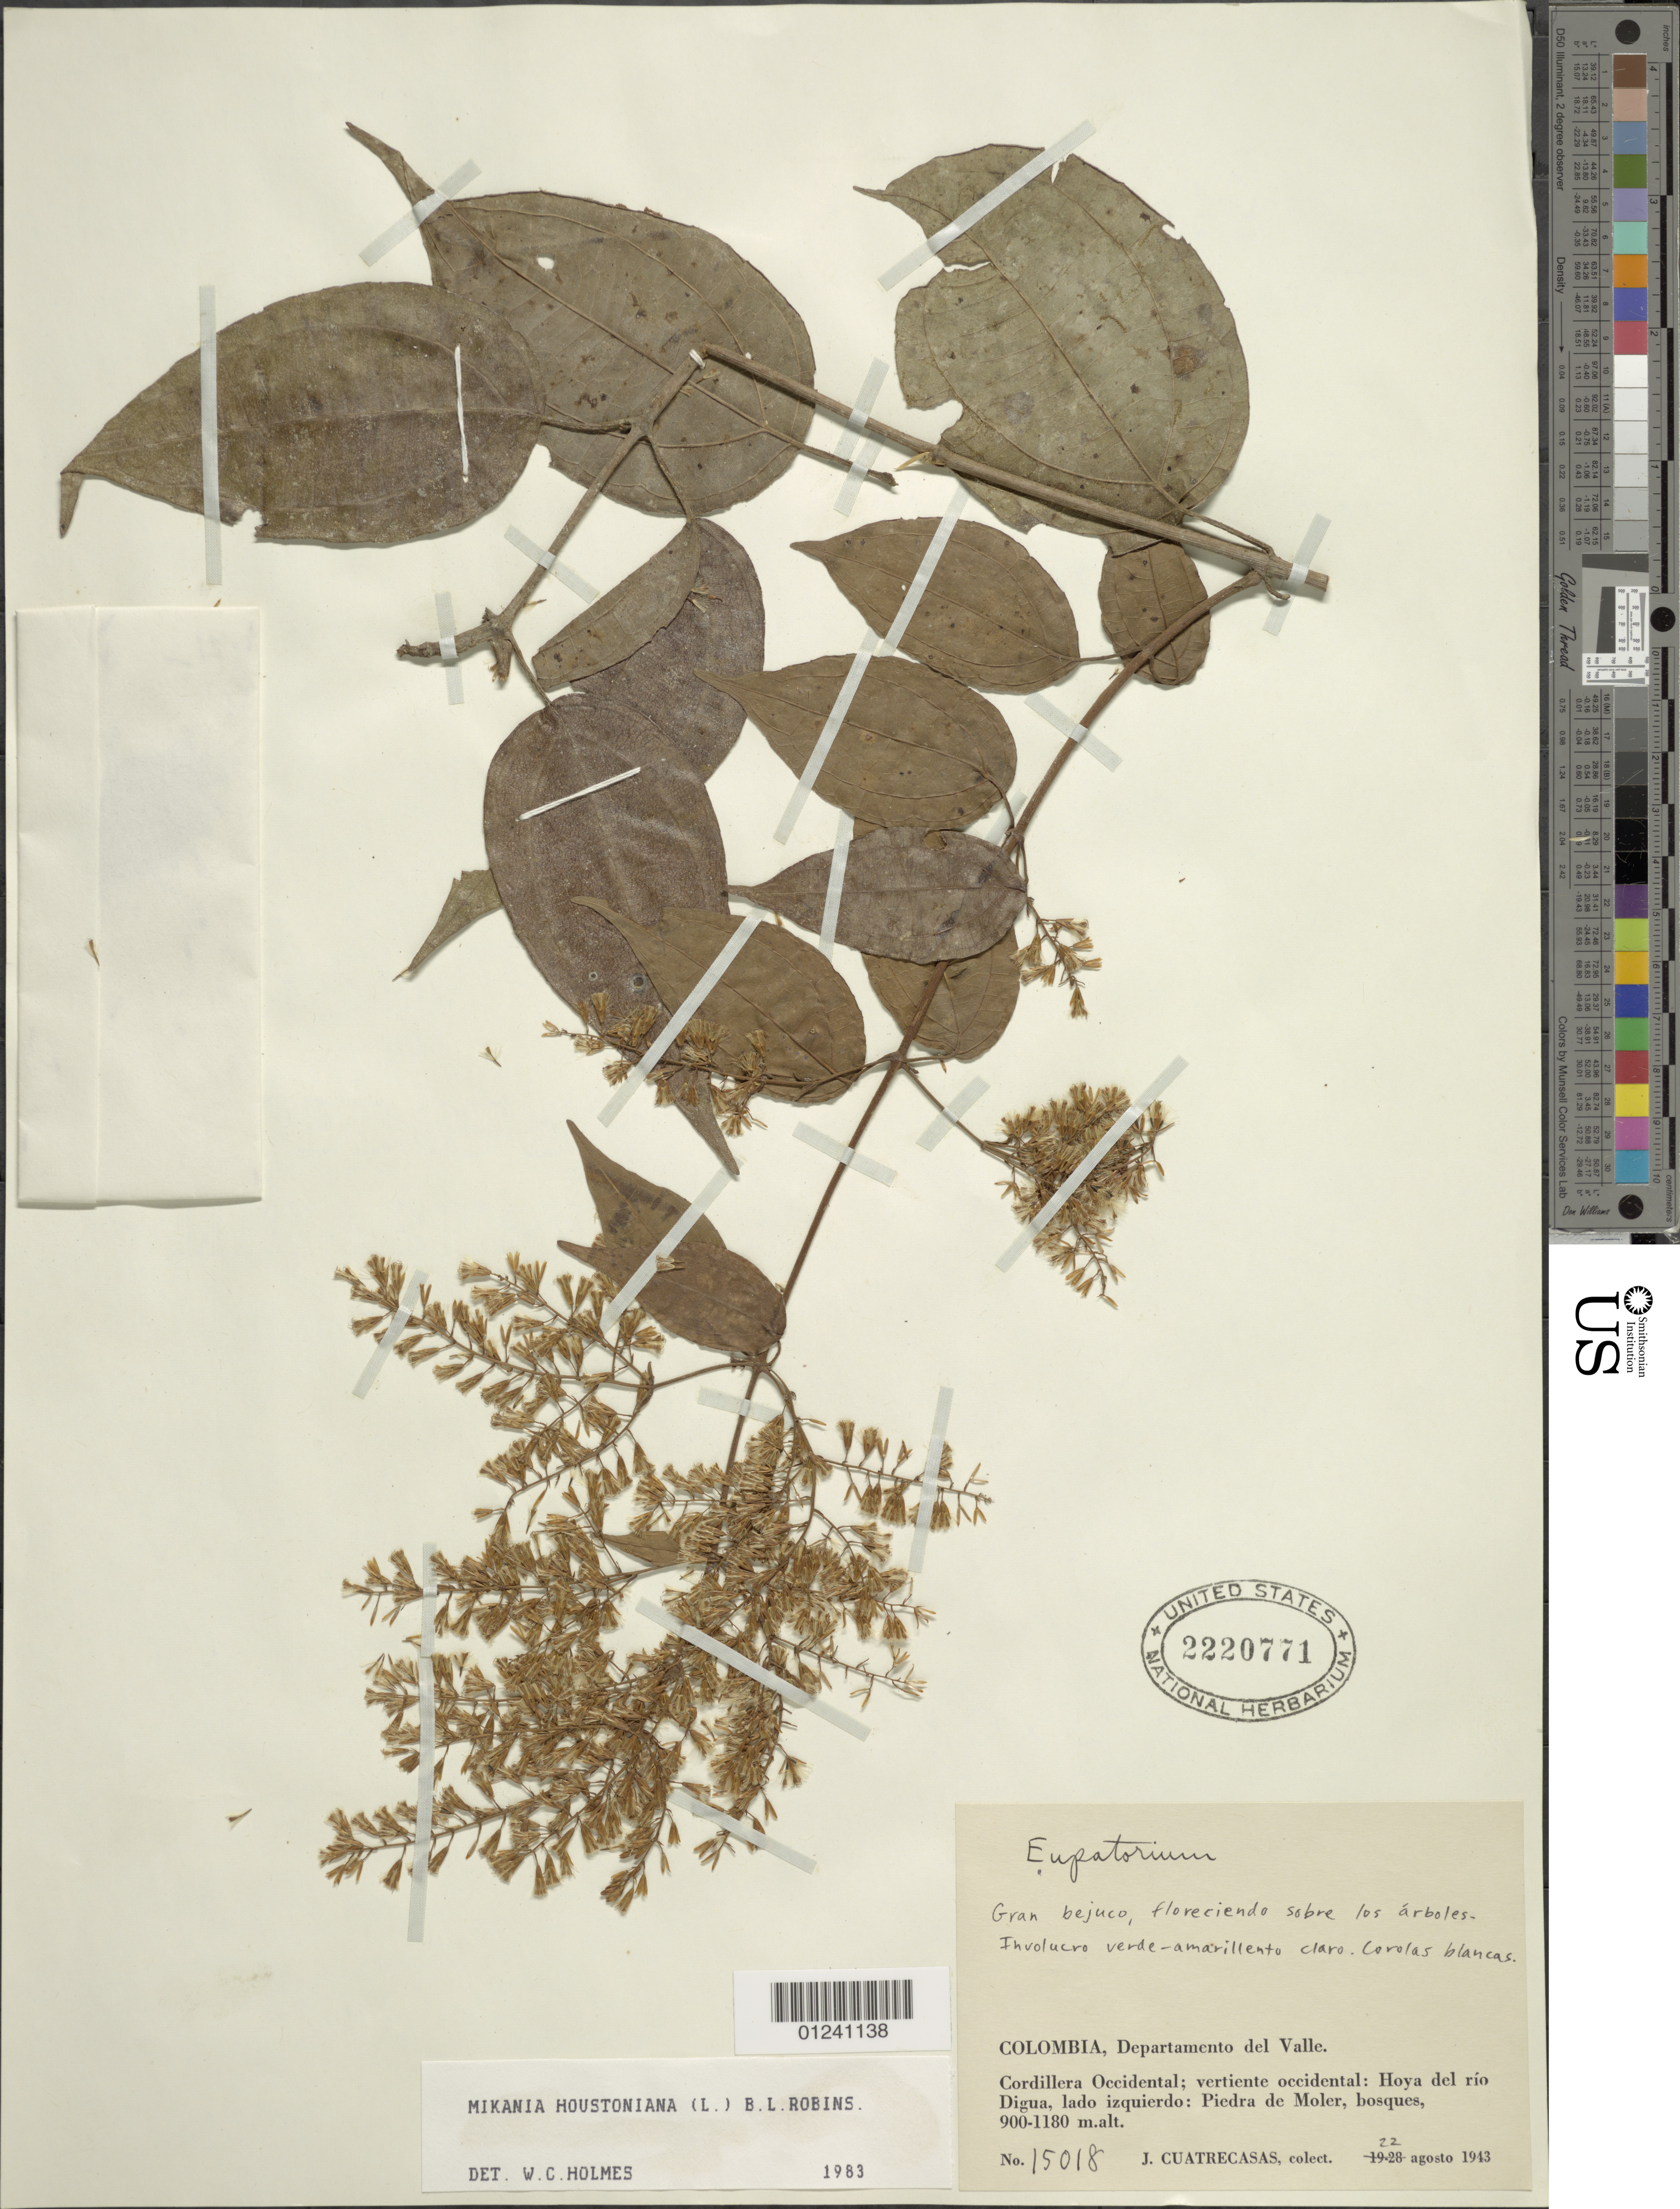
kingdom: Plantae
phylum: Tracheophyta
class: Magnoliopsida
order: Asterales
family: Asteraceae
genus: Mikania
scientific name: Mikania houstoniana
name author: (L.) B.L. Rob.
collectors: J. Cuatrecasas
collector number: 15018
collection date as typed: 22 Aug 1943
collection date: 1943-08-22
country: Colombia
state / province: Valle del Cauca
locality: Cordillera Occidental; vertiente occidental: Hoya del rio Digua, lado izquierdo: Piedra de Moler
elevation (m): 900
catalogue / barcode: US 2220771